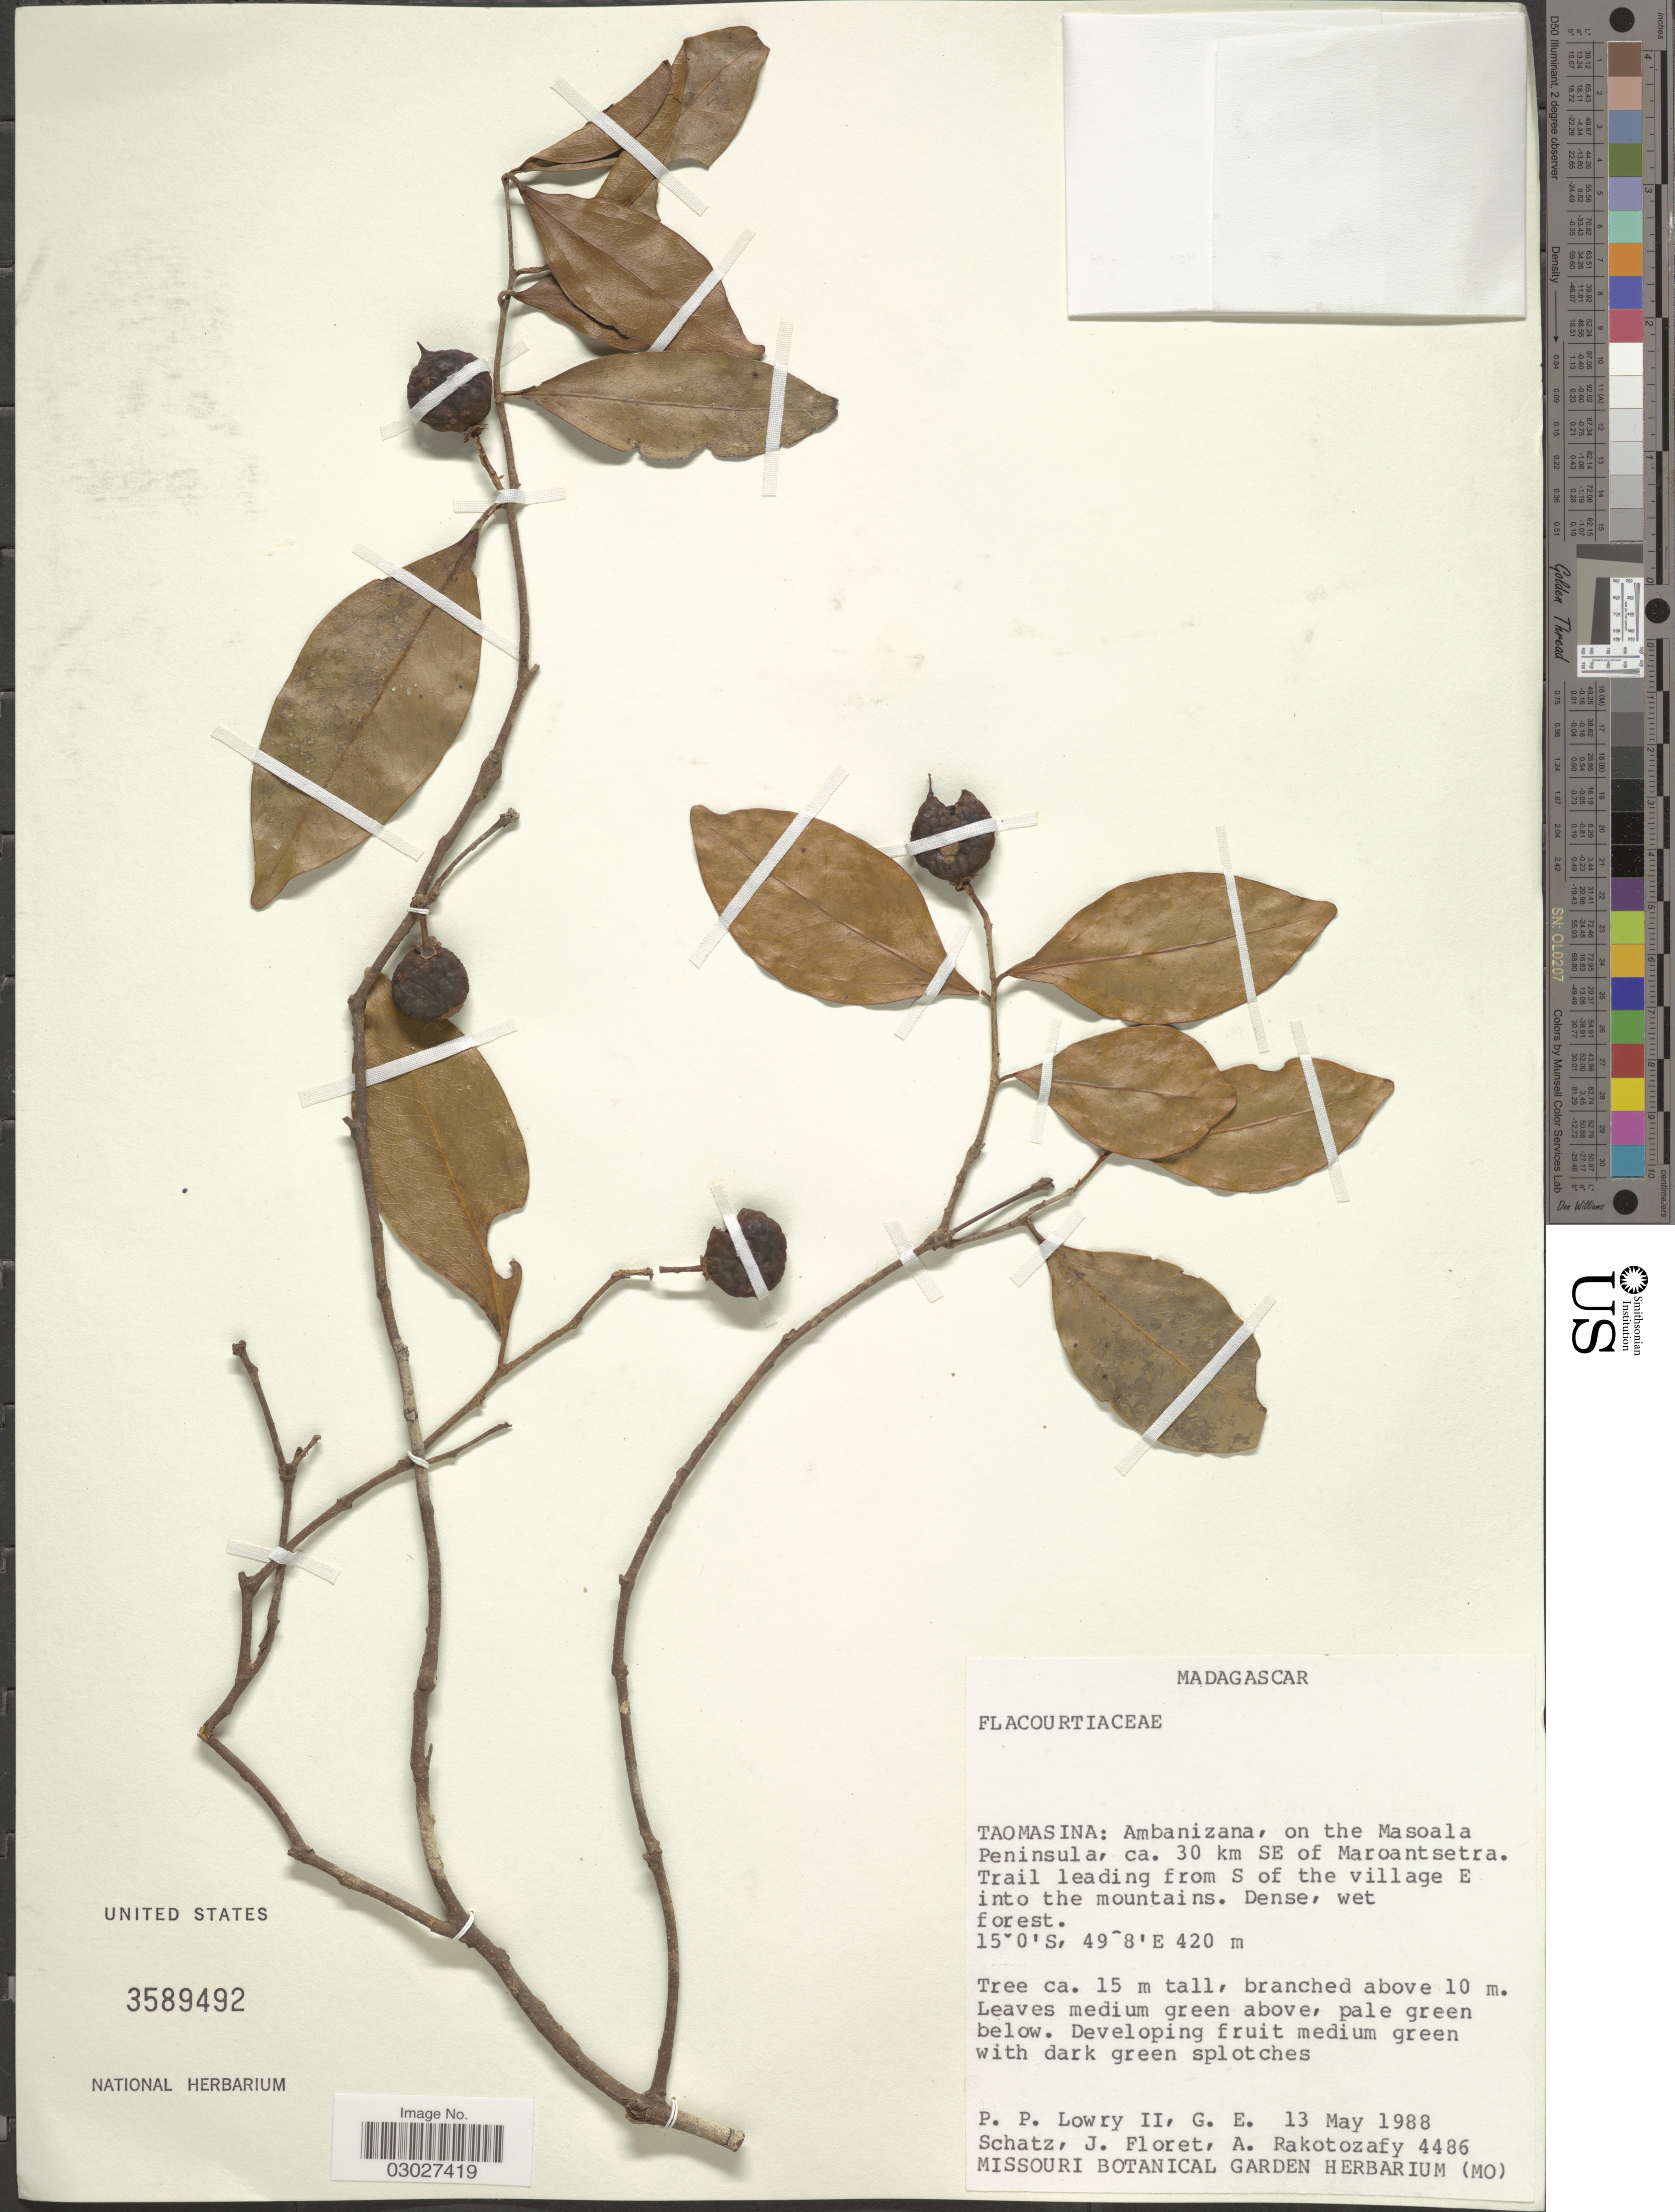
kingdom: Plantae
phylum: Tracheophyta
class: Magnoliopsida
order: Malpighiales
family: Salicaceae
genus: Ludia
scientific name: Ludia sp.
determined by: Applequist, W. L.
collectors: P. Lowry, G. Schatz, J. Floret & A. Rakotozafy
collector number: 4486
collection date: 1988-05-13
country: Madagascar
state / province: Sofia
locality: Ambanizana, on the Masoala Peninsula, ca. 30 km SE of Maroantsetra. Trail leading from S of the village E into the mountains.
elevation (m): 420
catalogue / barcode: US 3589492